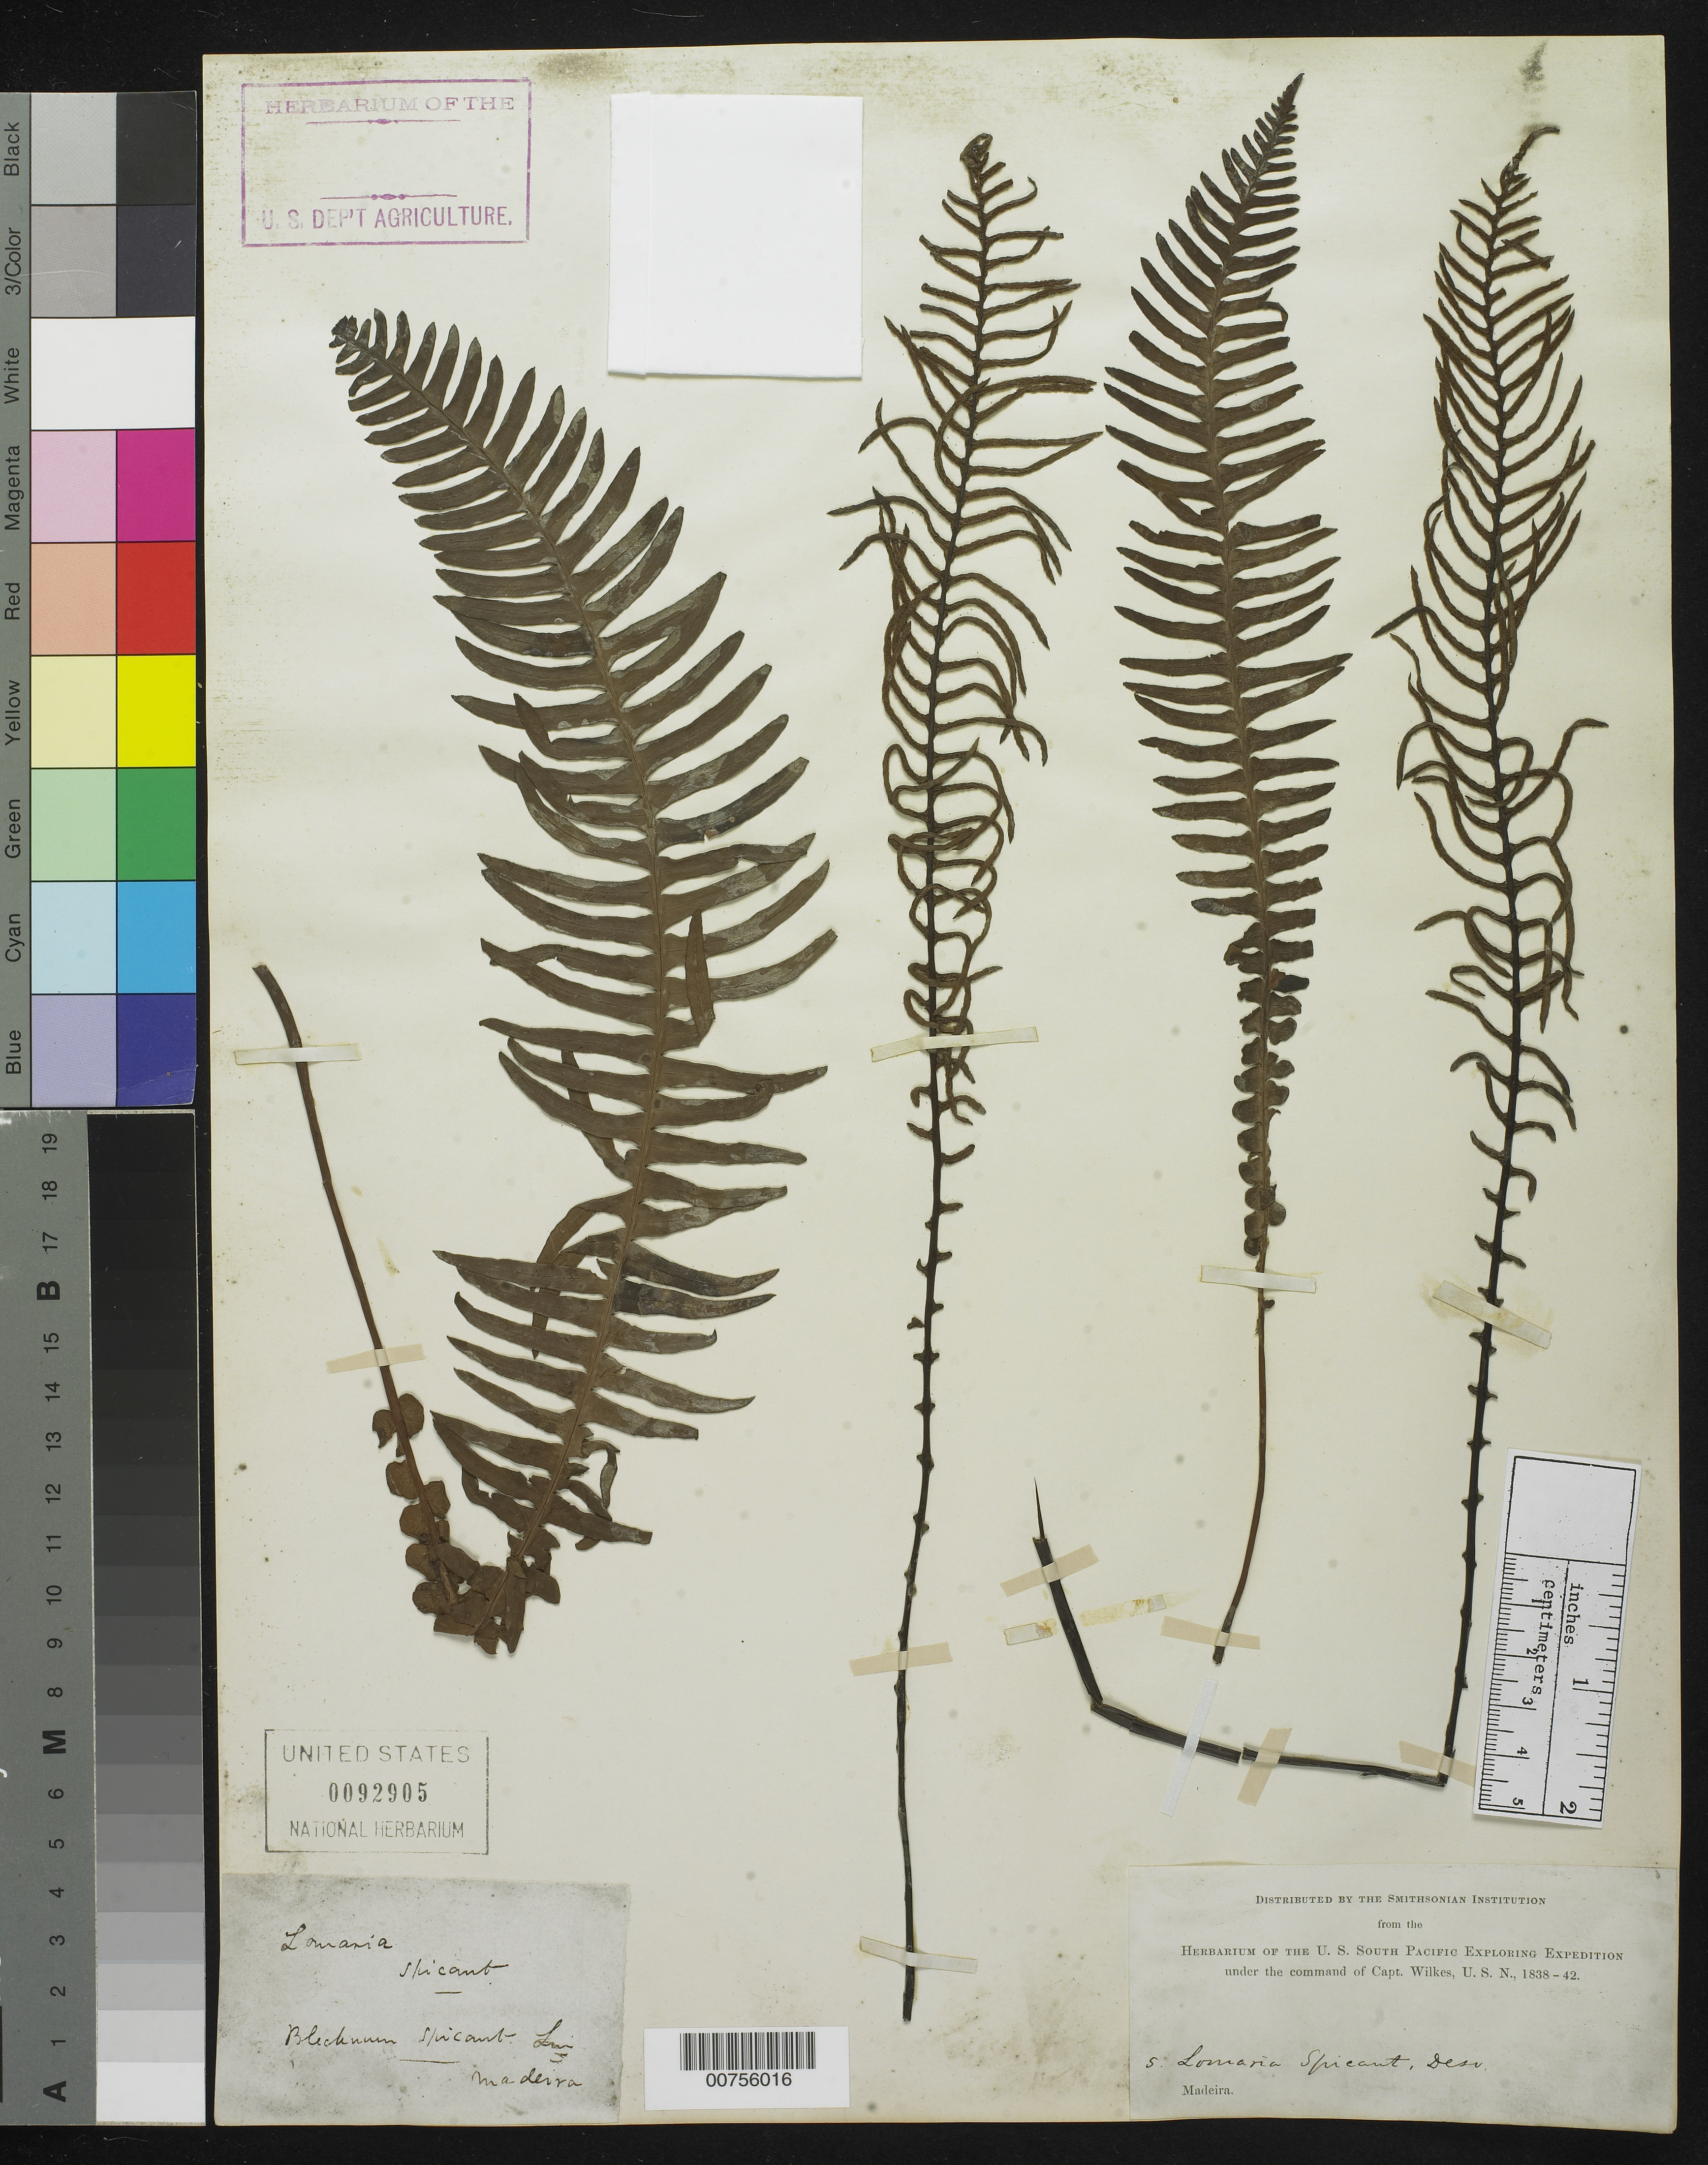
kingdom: Plantae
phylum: Tracheophyta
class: Polypodiopsida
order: Polypodiales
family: Blechnaceae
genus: Blechnum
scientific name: Blechnum spicant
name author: (L.) Sm.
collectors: Wilkes Explor. Exped.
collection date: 1838/1842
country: Portugal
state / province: Madeira (Aut. Reg.)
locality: Madeira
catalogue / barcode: US 92905